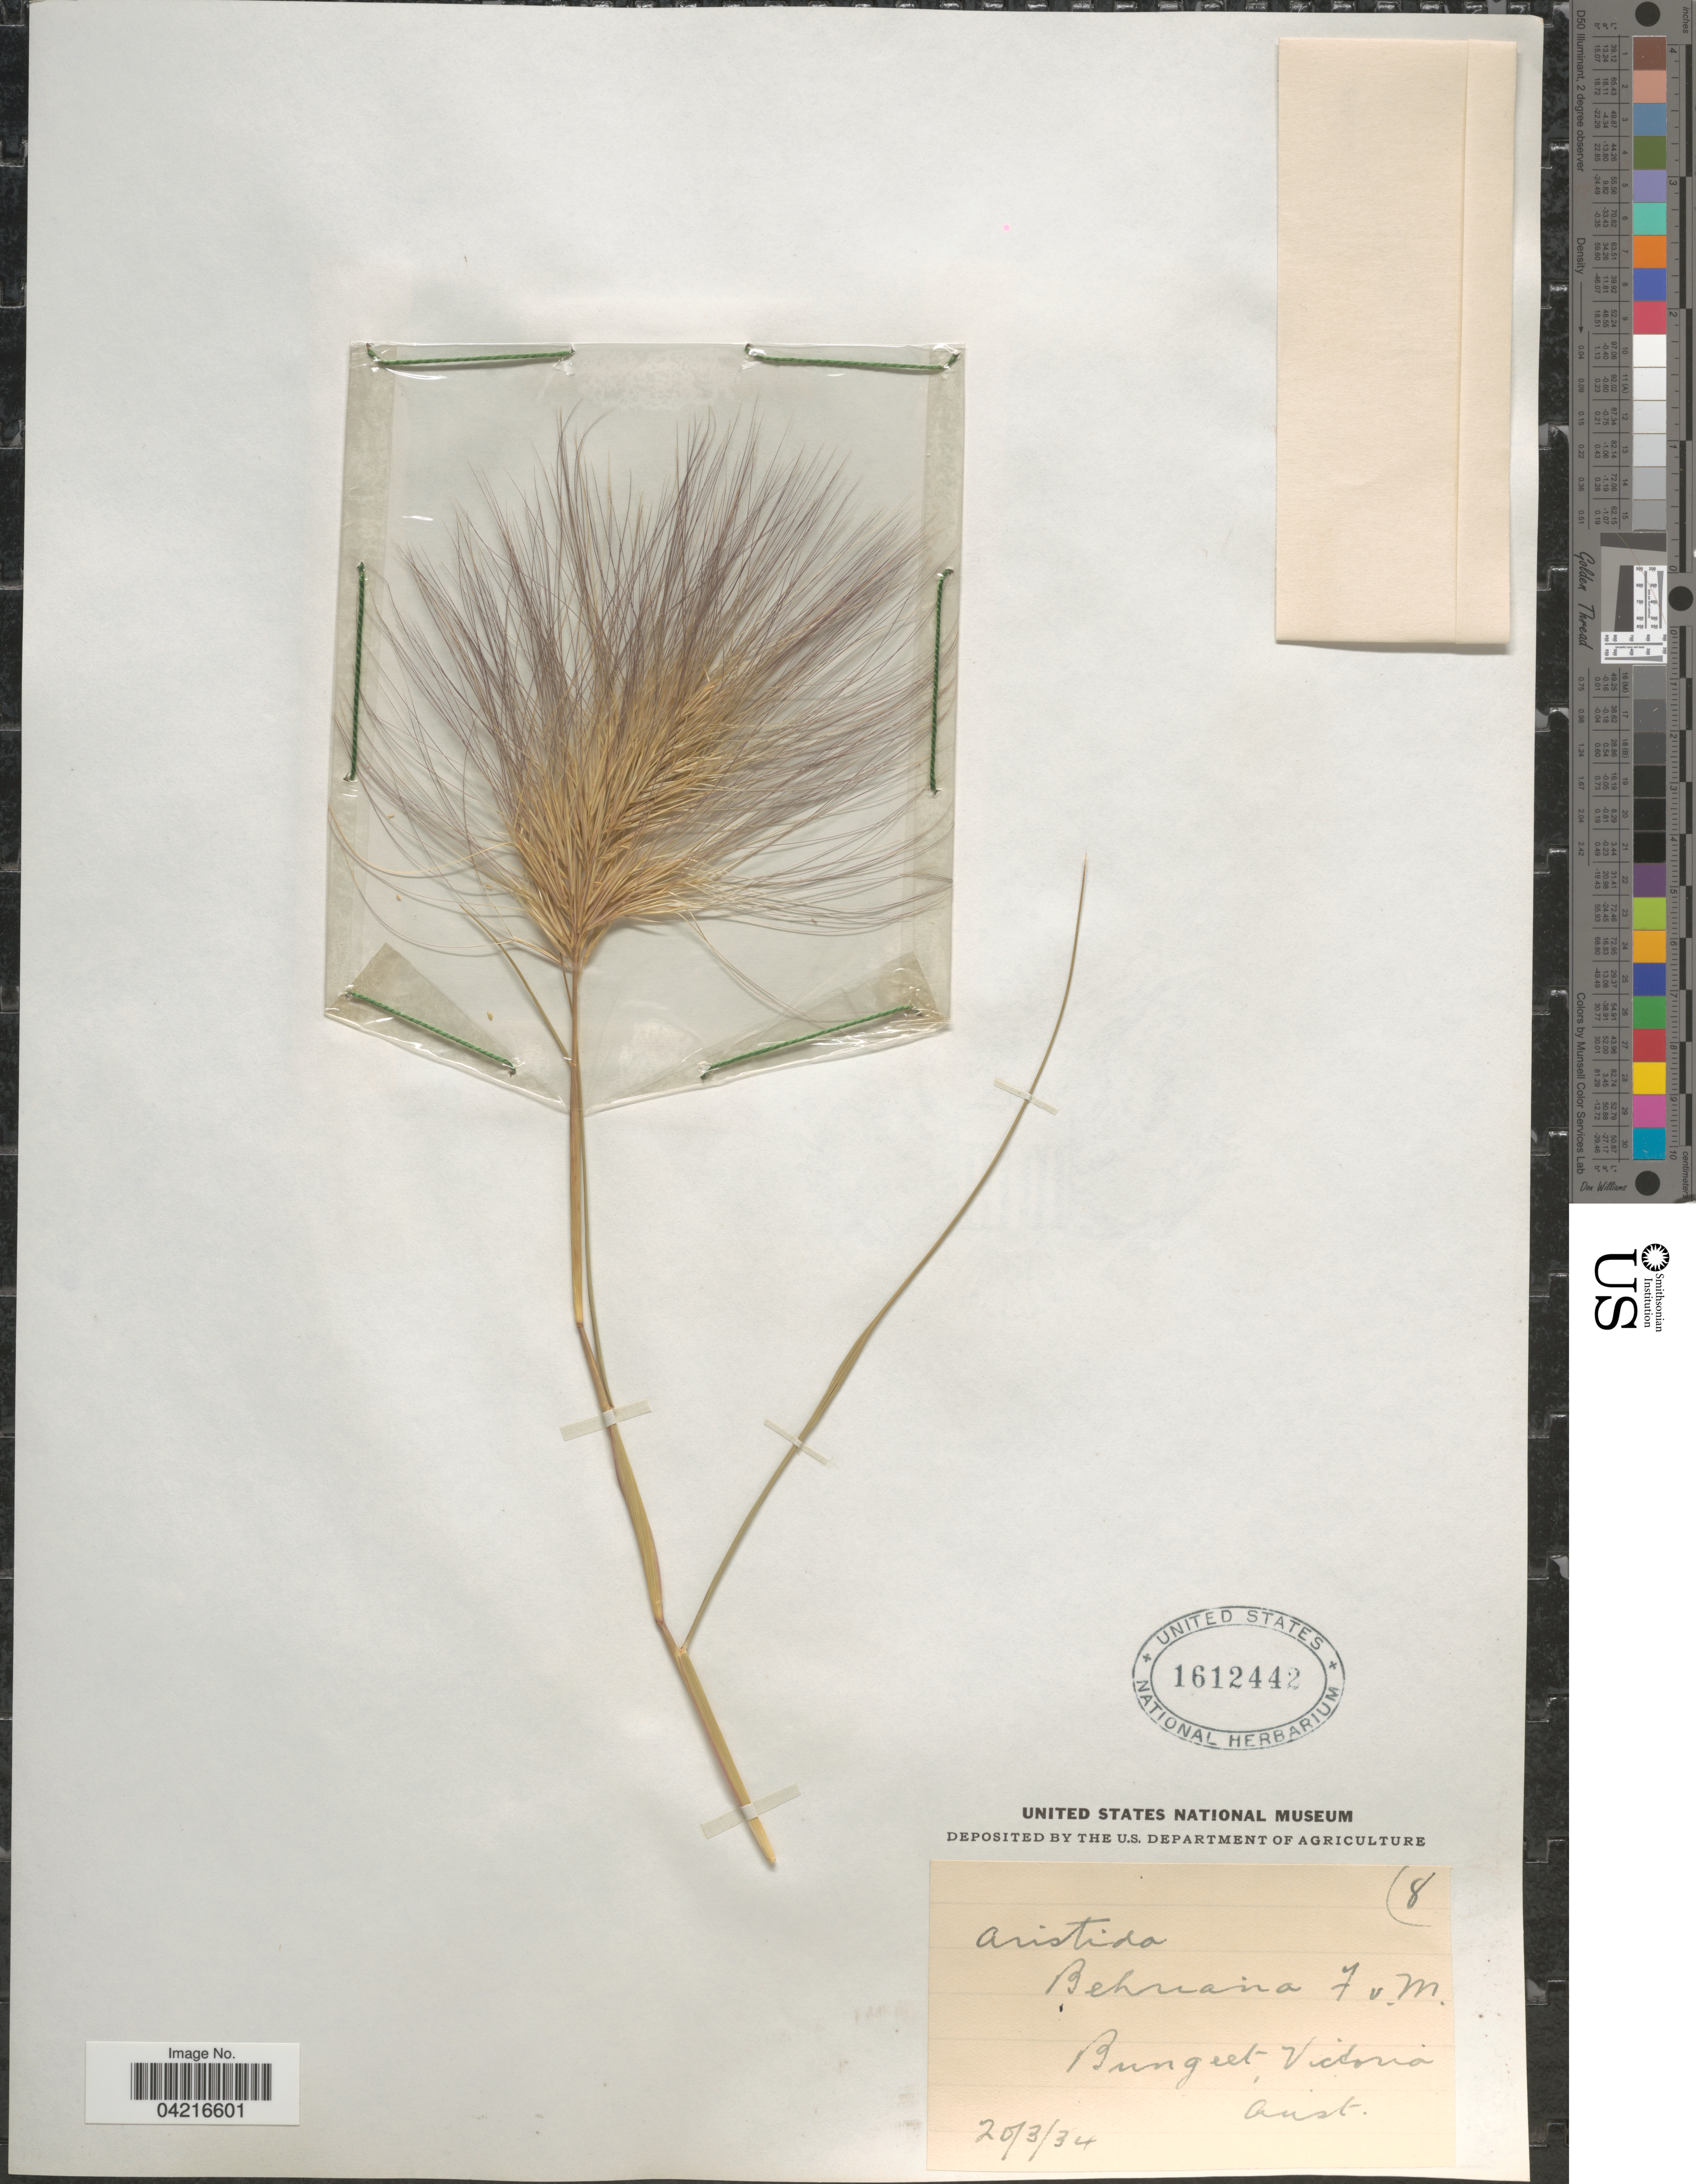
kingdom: Plantae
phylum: Tracheophyta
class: Liliopsida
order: Poales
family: Poaceae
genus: Aristida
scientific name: Aristida behriana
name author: F. Muell.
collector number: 8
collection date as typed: Transcribed d/m/y: 20/3/34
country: Australia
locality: Bungeet, Victoria.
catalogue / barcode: US 1612442